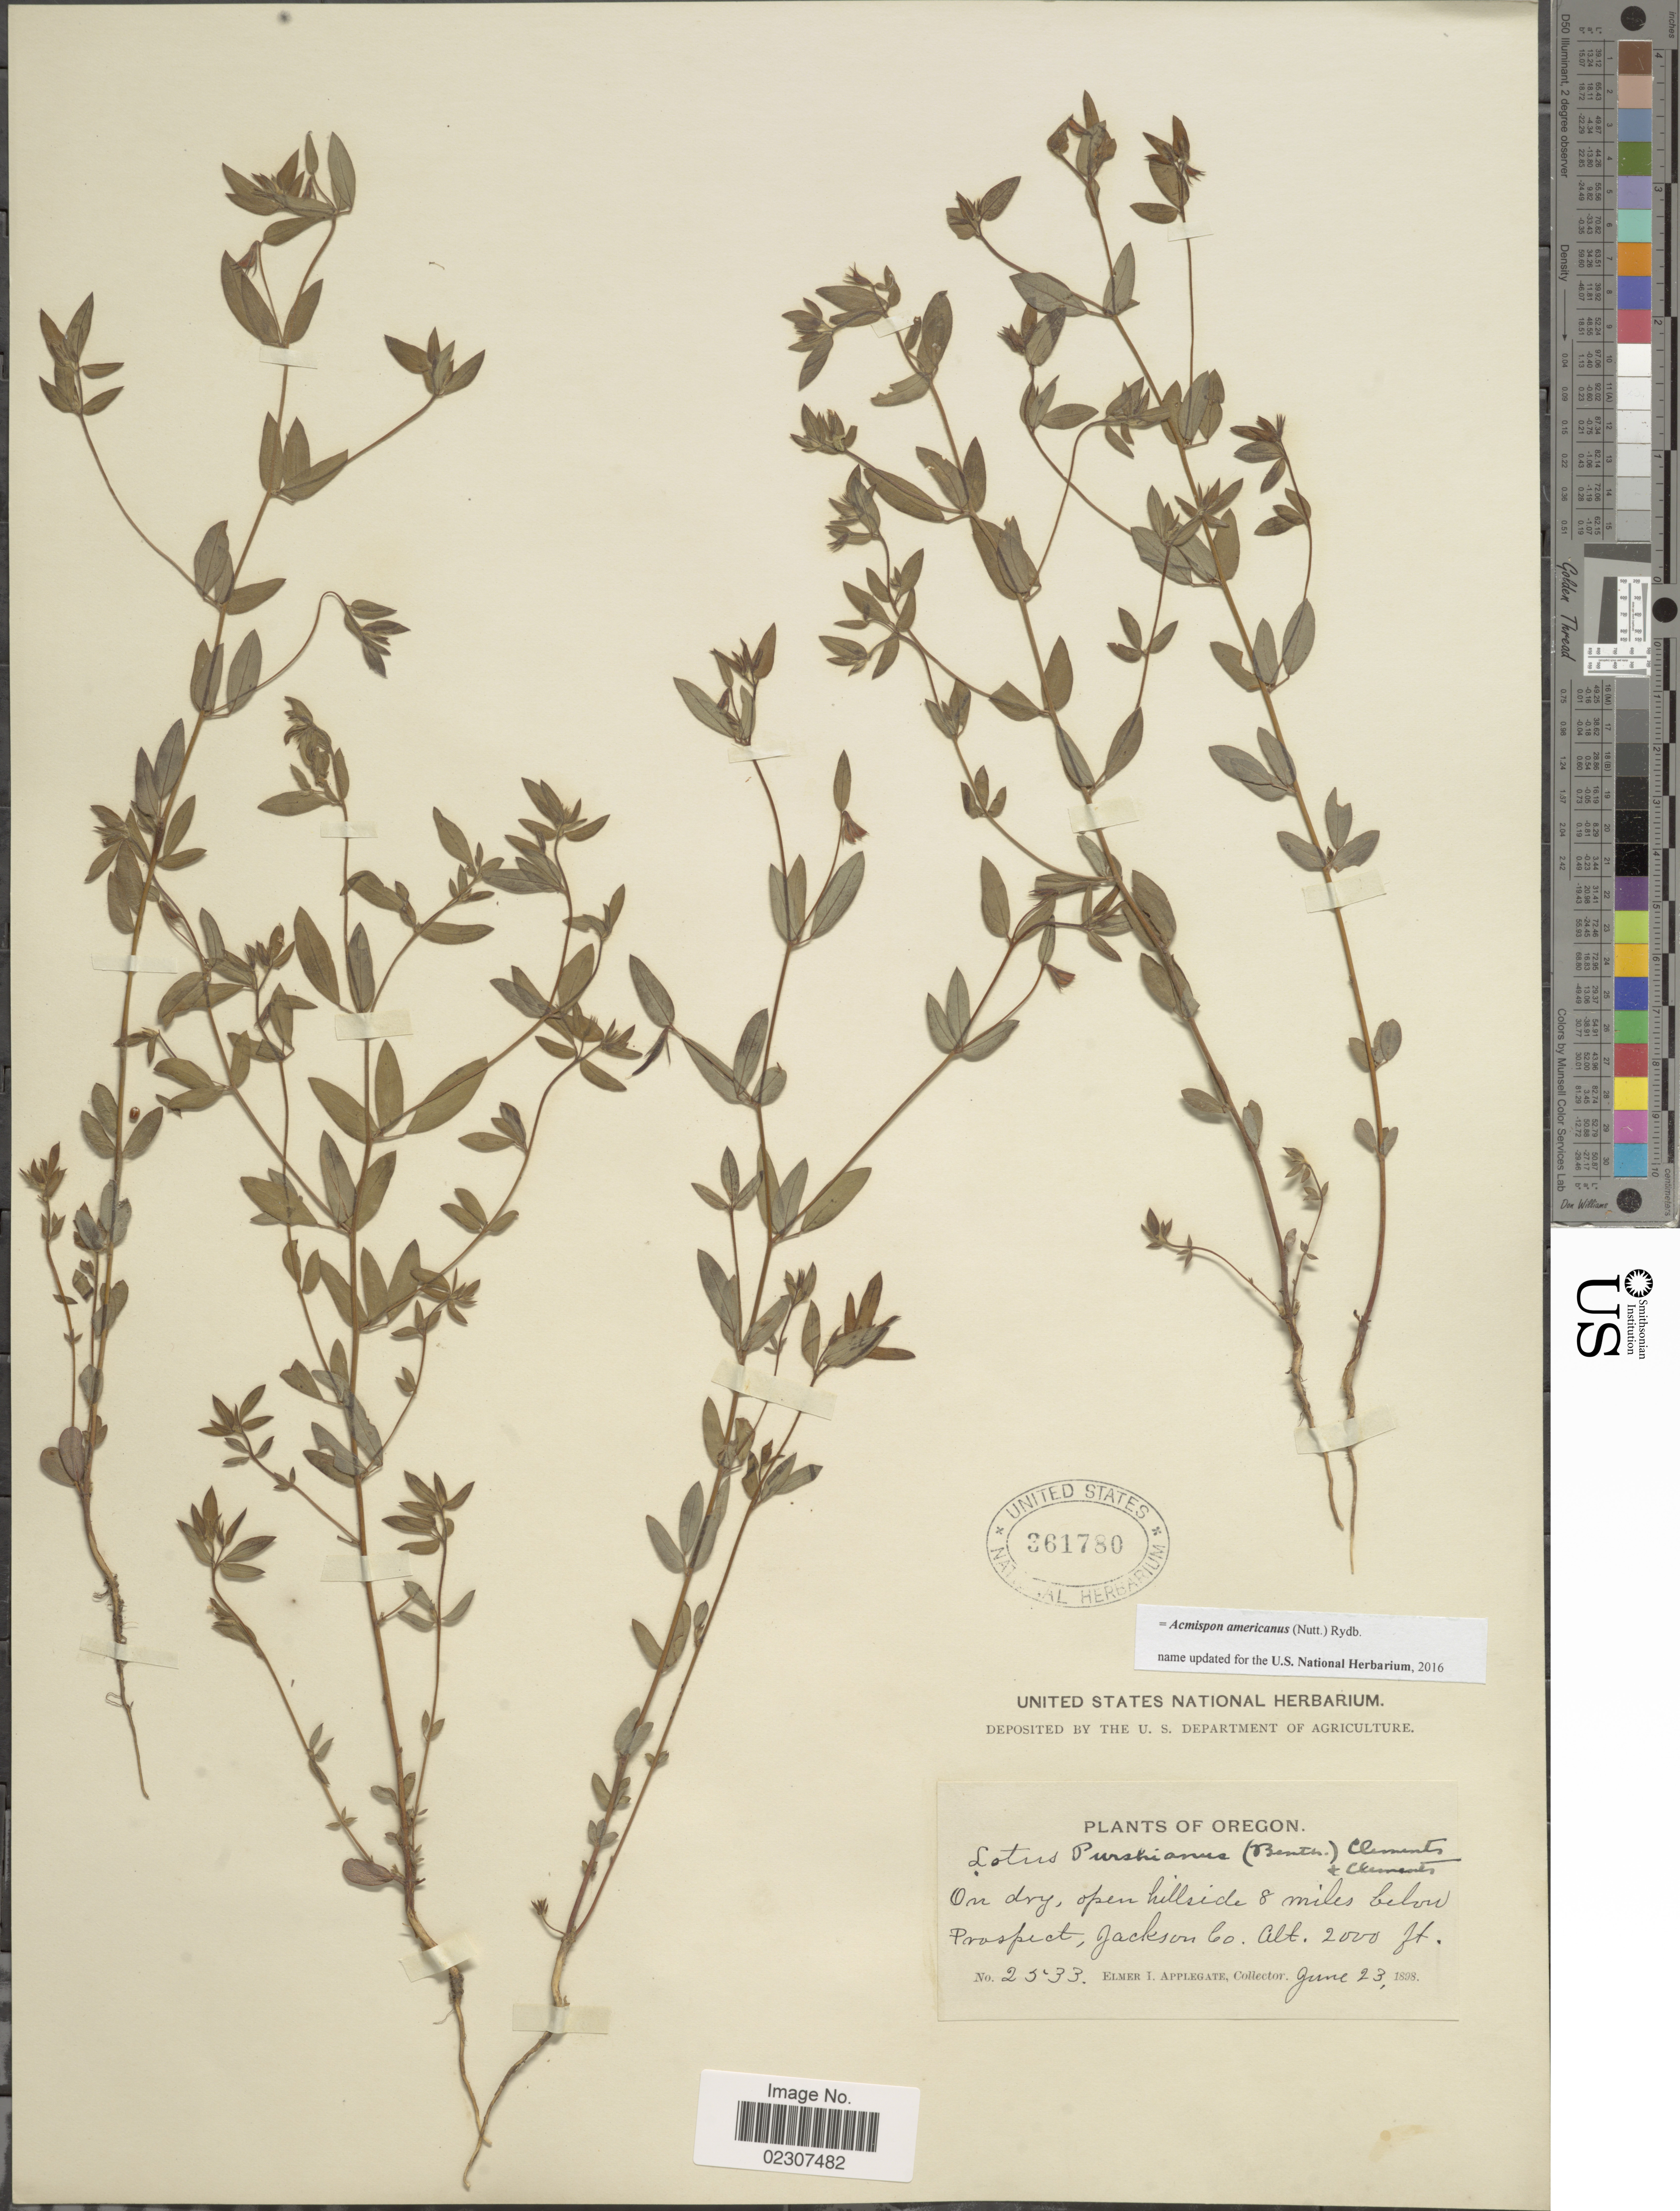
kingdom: Plantae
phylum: Tracheophyta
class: Magnoliopsida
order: Fabales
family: Fabaceae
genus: Acmispon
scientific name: Acmispon americanus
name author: (Nutt.) Rydb.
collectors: E. I. Applegate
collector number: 2533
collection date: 1808-06-23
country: United States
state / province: Oregon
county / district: Jackson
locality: Oregon, Open hillside 8 miles below Prospect, Jackson Co.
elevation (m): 610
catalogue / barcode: US 361780